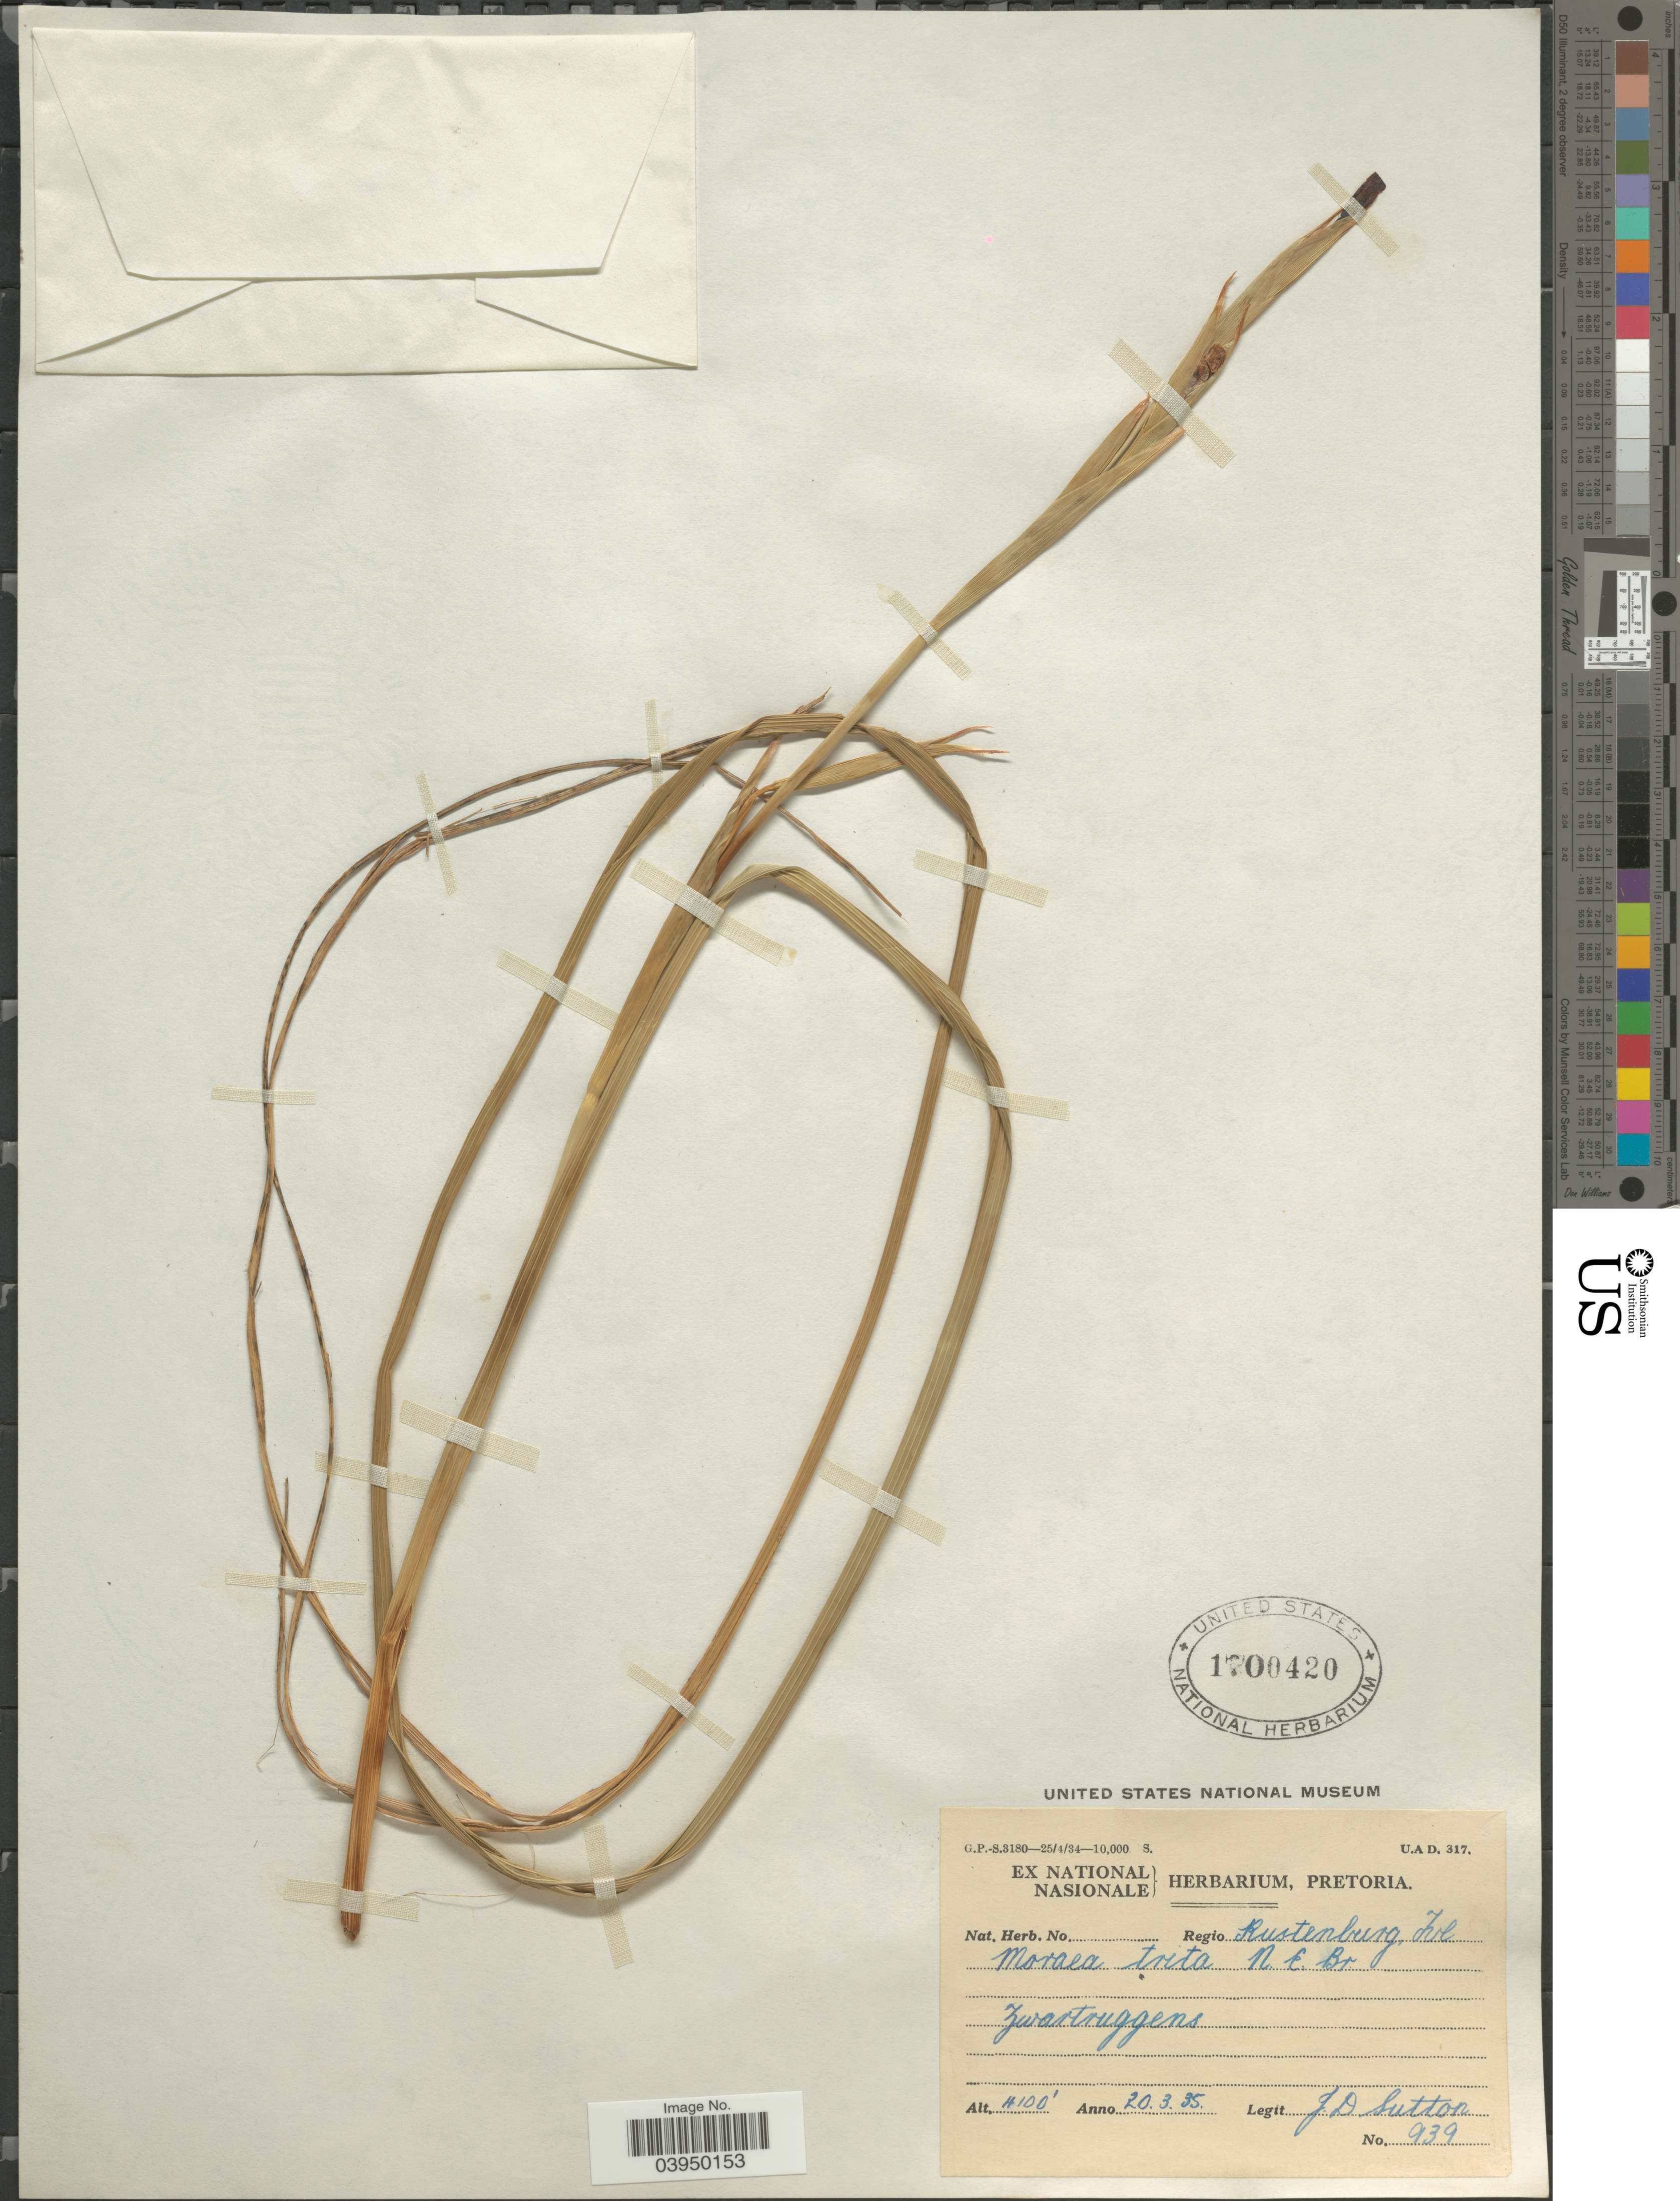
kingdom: Plantae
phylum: Tracheophyta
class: Liliopsida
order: Asparagales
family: Iridaceae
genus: Moraea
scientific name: Moraea thomsonii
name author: Baker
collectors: J. Sutton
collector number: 939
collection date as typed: Transcribed d/m/y: 20/3/35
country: South Africa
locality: Regio Rustenburg, Tvl. Zwartruggens.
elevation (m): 1250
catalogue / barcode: US 1700420